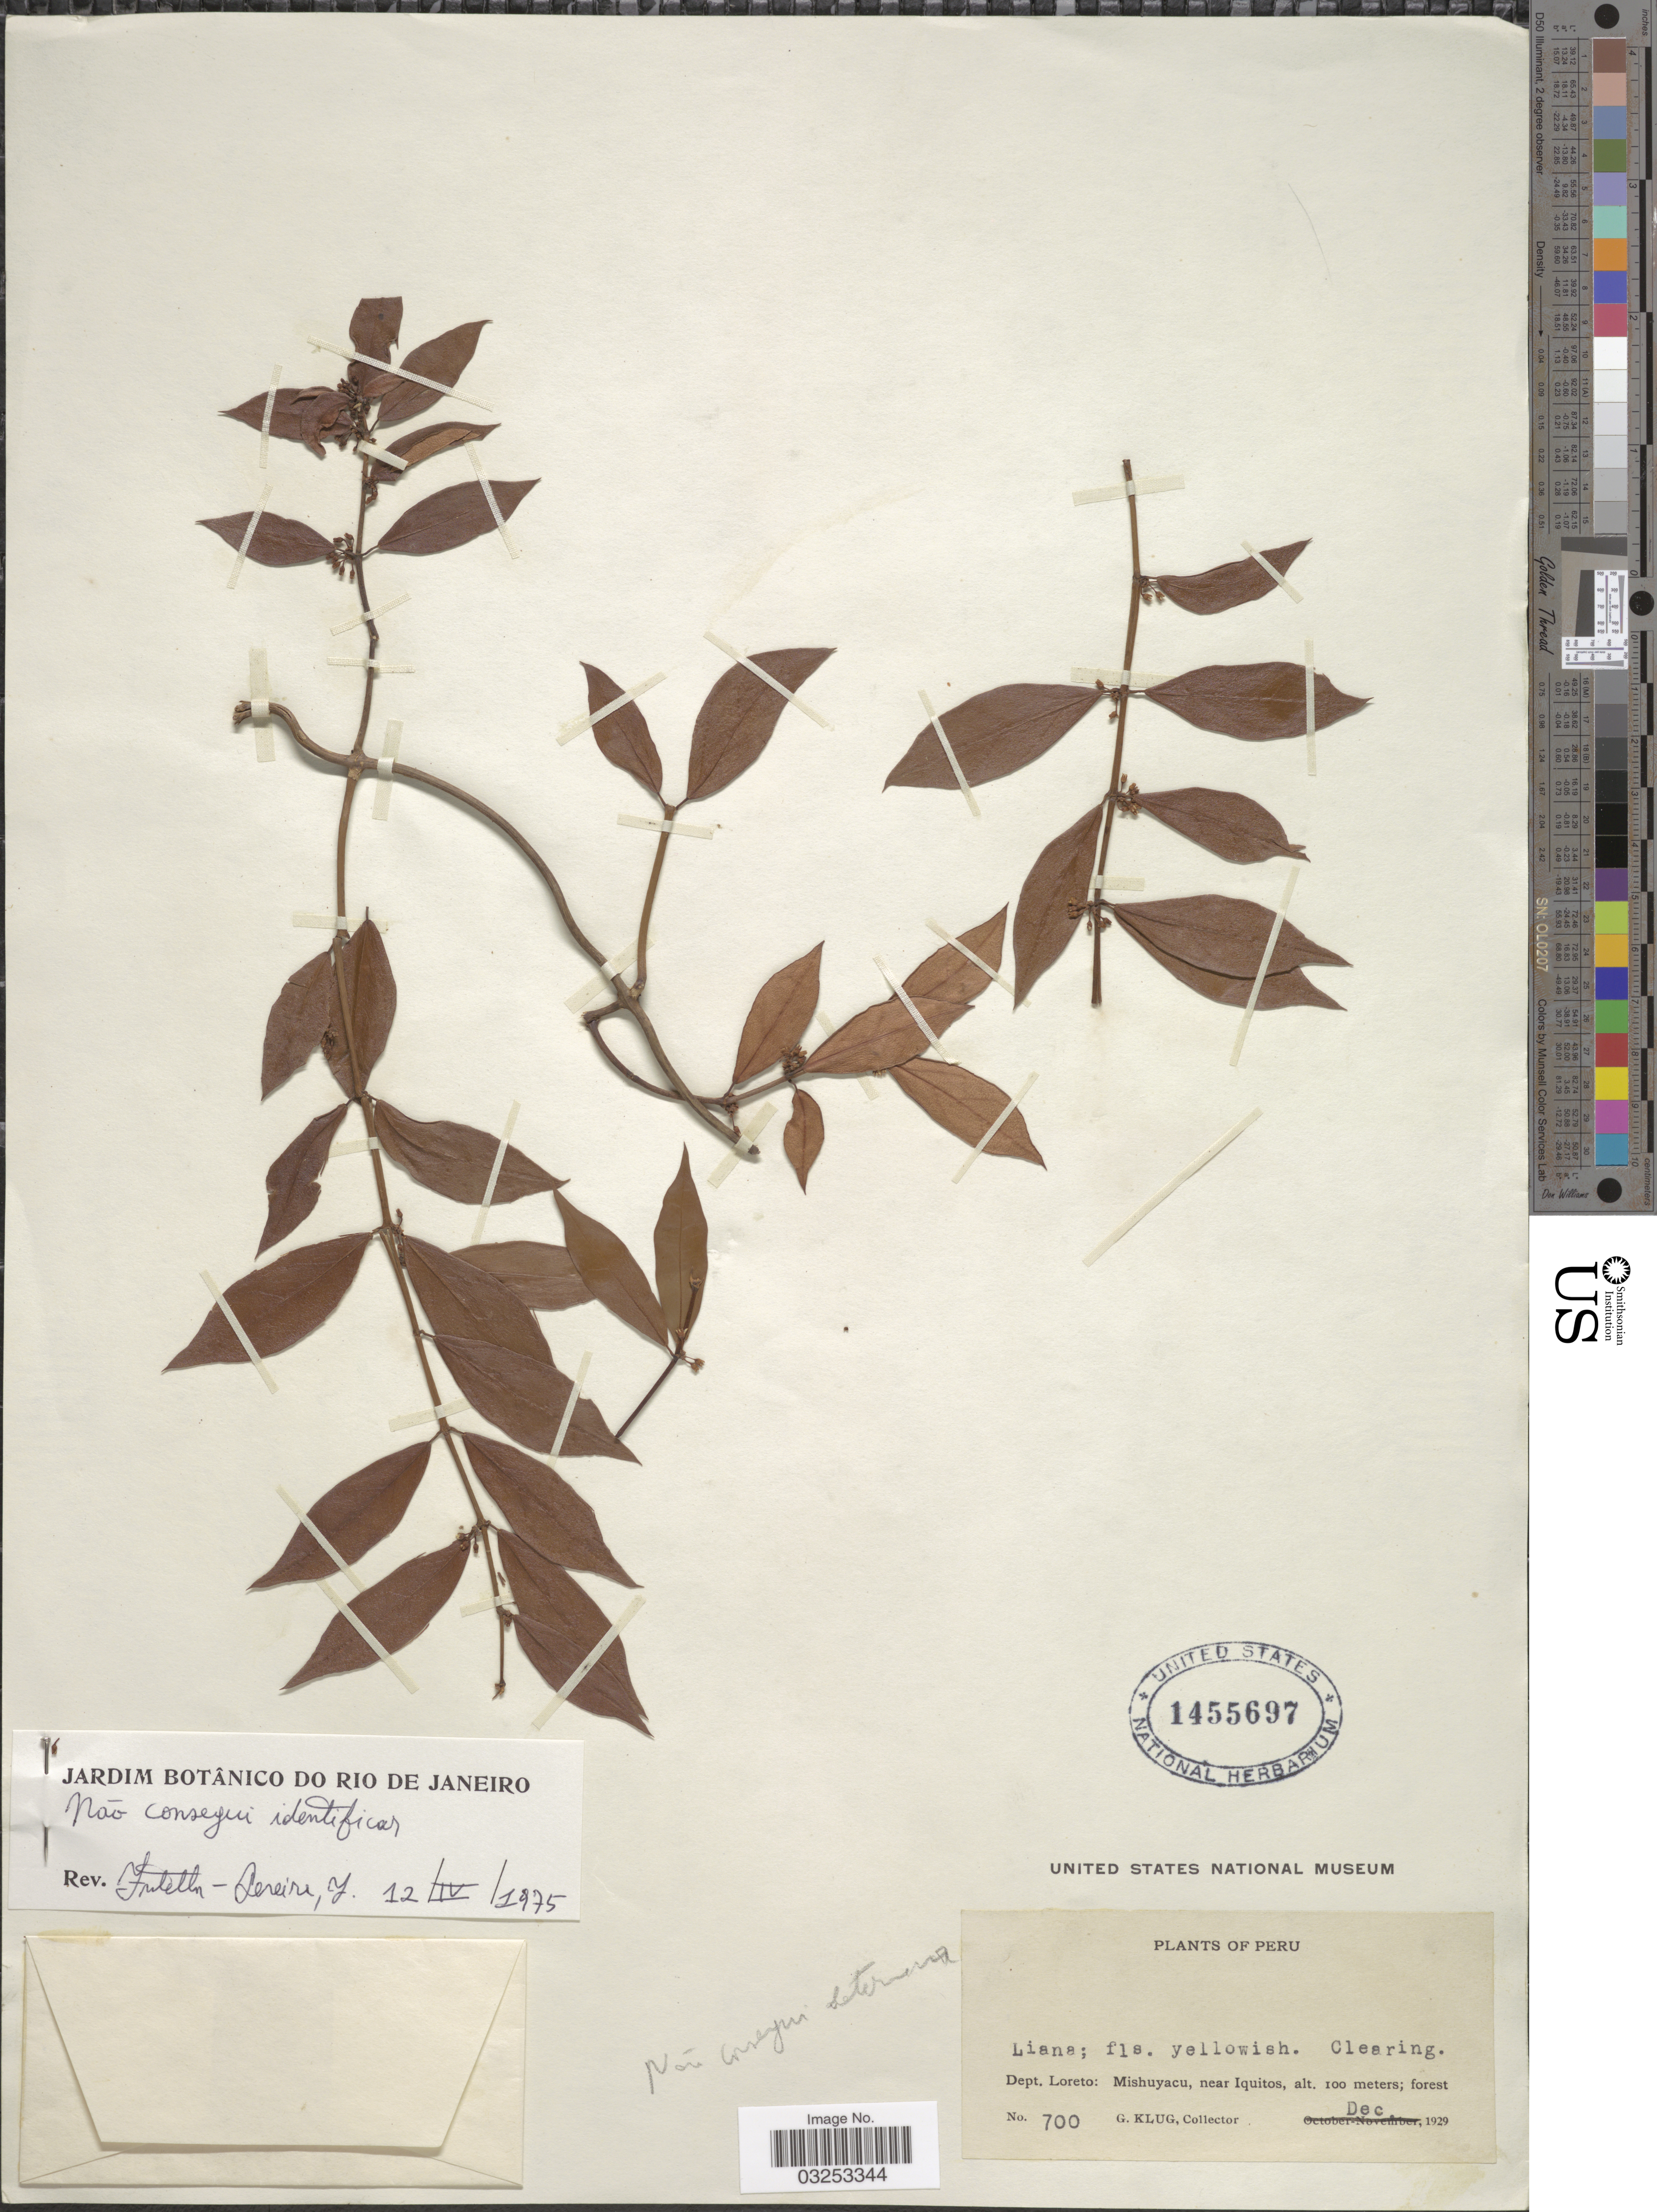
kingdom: Plantae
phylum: Tracheophyta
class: Magnoliopsida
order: Gentianales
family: Apocynaceae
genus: Tassadia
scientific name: Tassadia sp.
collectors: G. Klug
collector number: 700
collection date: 1929-12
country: Peru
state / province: Loreto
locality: Dept. Loreto: Mishuyacu, near Iquitos.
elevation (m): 100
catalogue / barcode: US 1455697